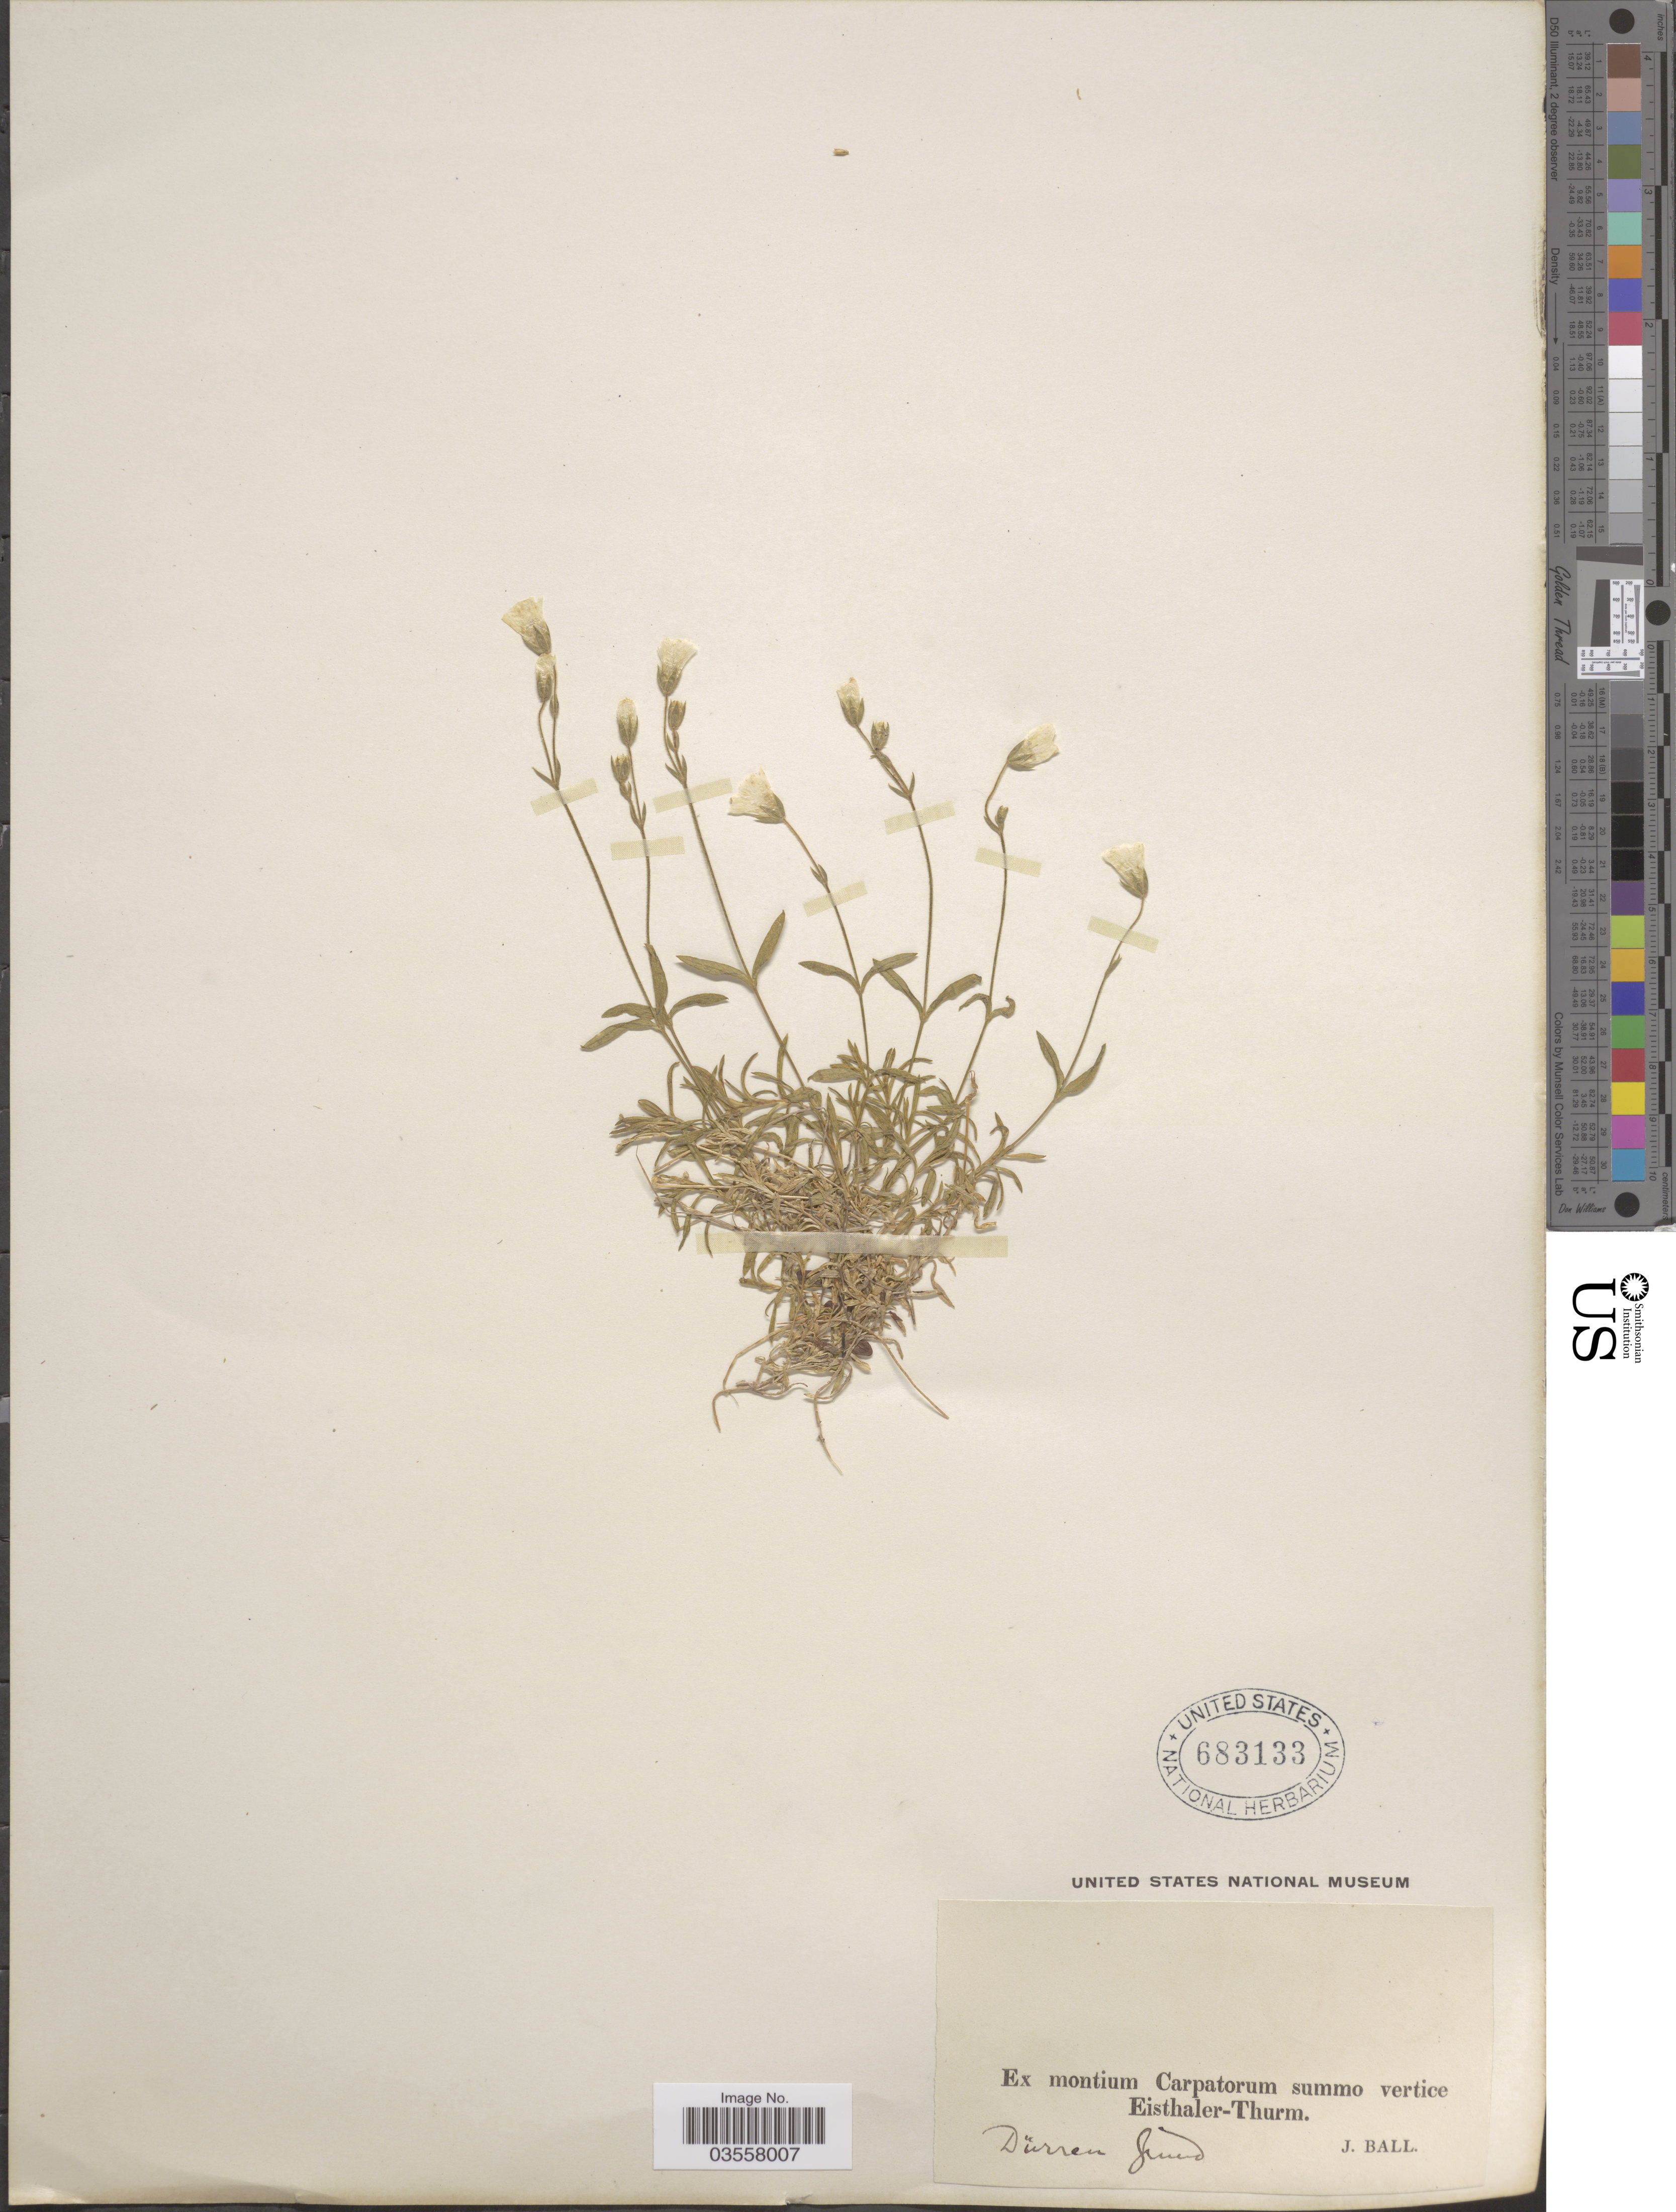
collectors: J. Ball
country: Austria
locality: Ex montium Carpatorum summo vertice Eisthaler-Thurm. Dürren.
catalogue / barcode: US 683133